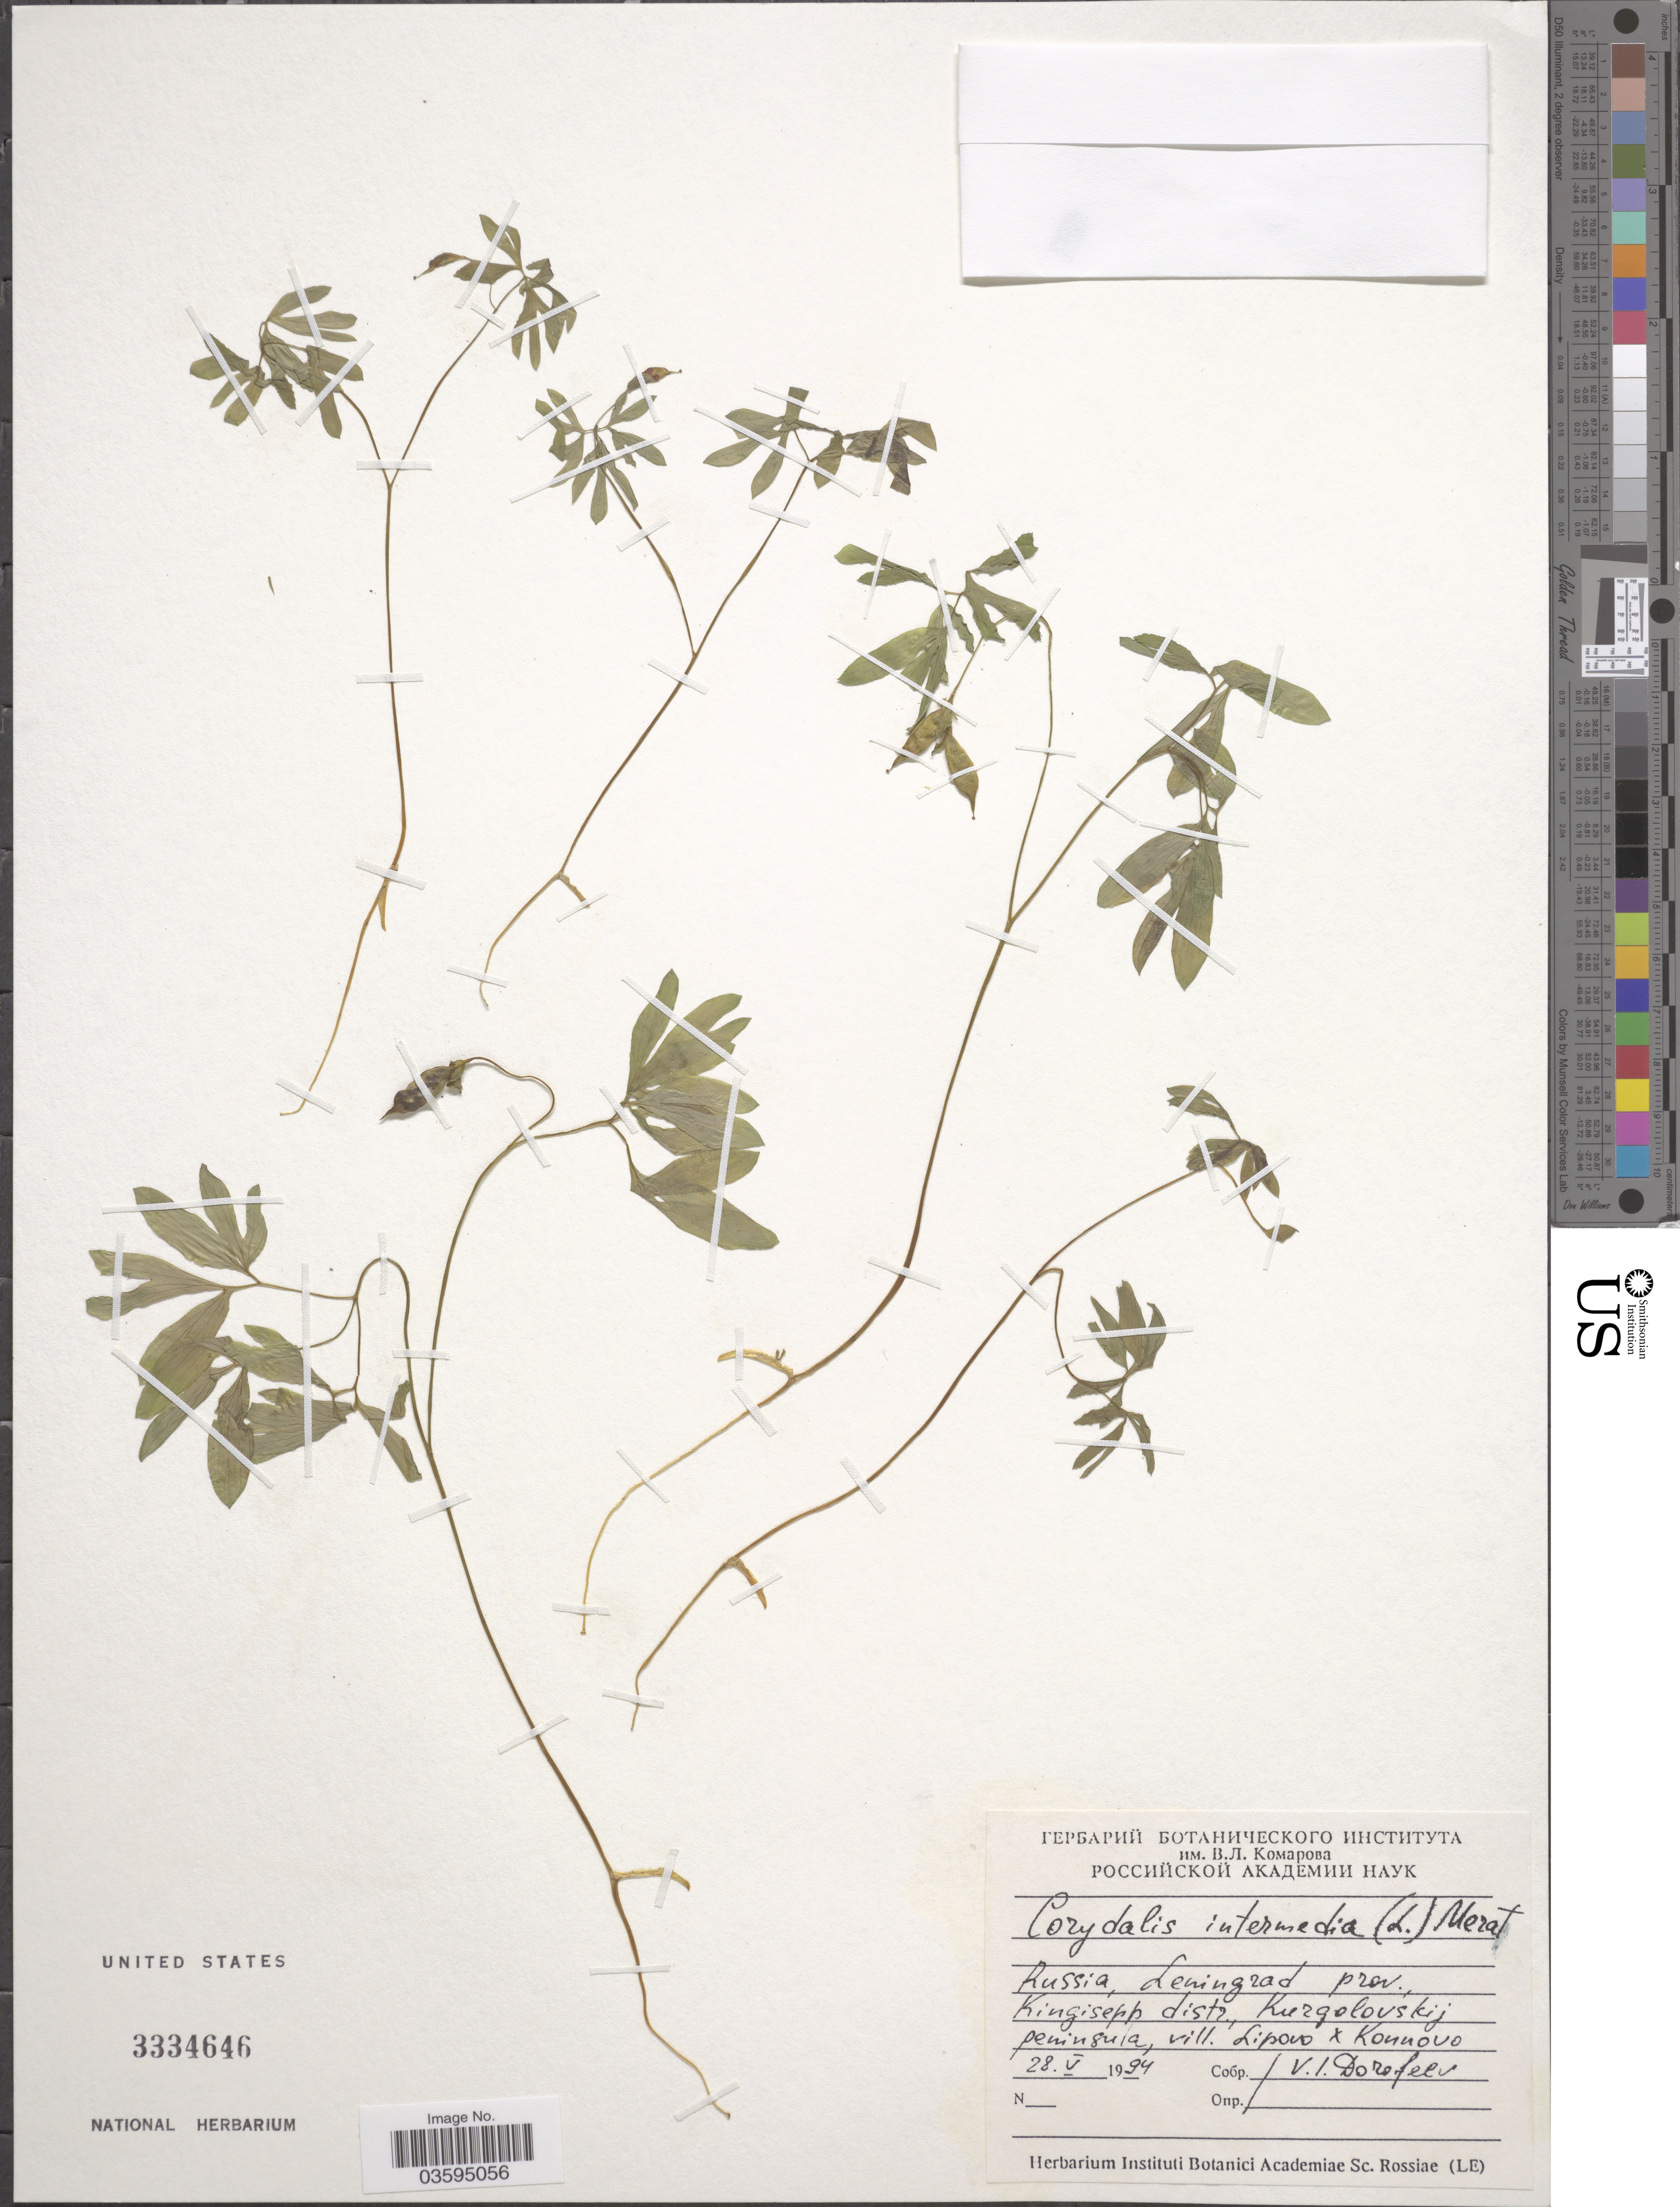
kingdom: Plantae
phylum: Tracheophyta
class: Magnoliopsida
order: Ranunculales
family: Papaveraceae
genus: Corydalis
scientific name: Corydalis fabacea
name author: (Retz.) Pers.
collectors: V. Dorofeev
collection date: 1994-05-28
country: Russian Federation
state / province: Leningrad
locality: Kingisepp distr., Kurgolovskij peninsula, vill. Lipovo and Konnovo.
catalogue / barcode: US 3334646